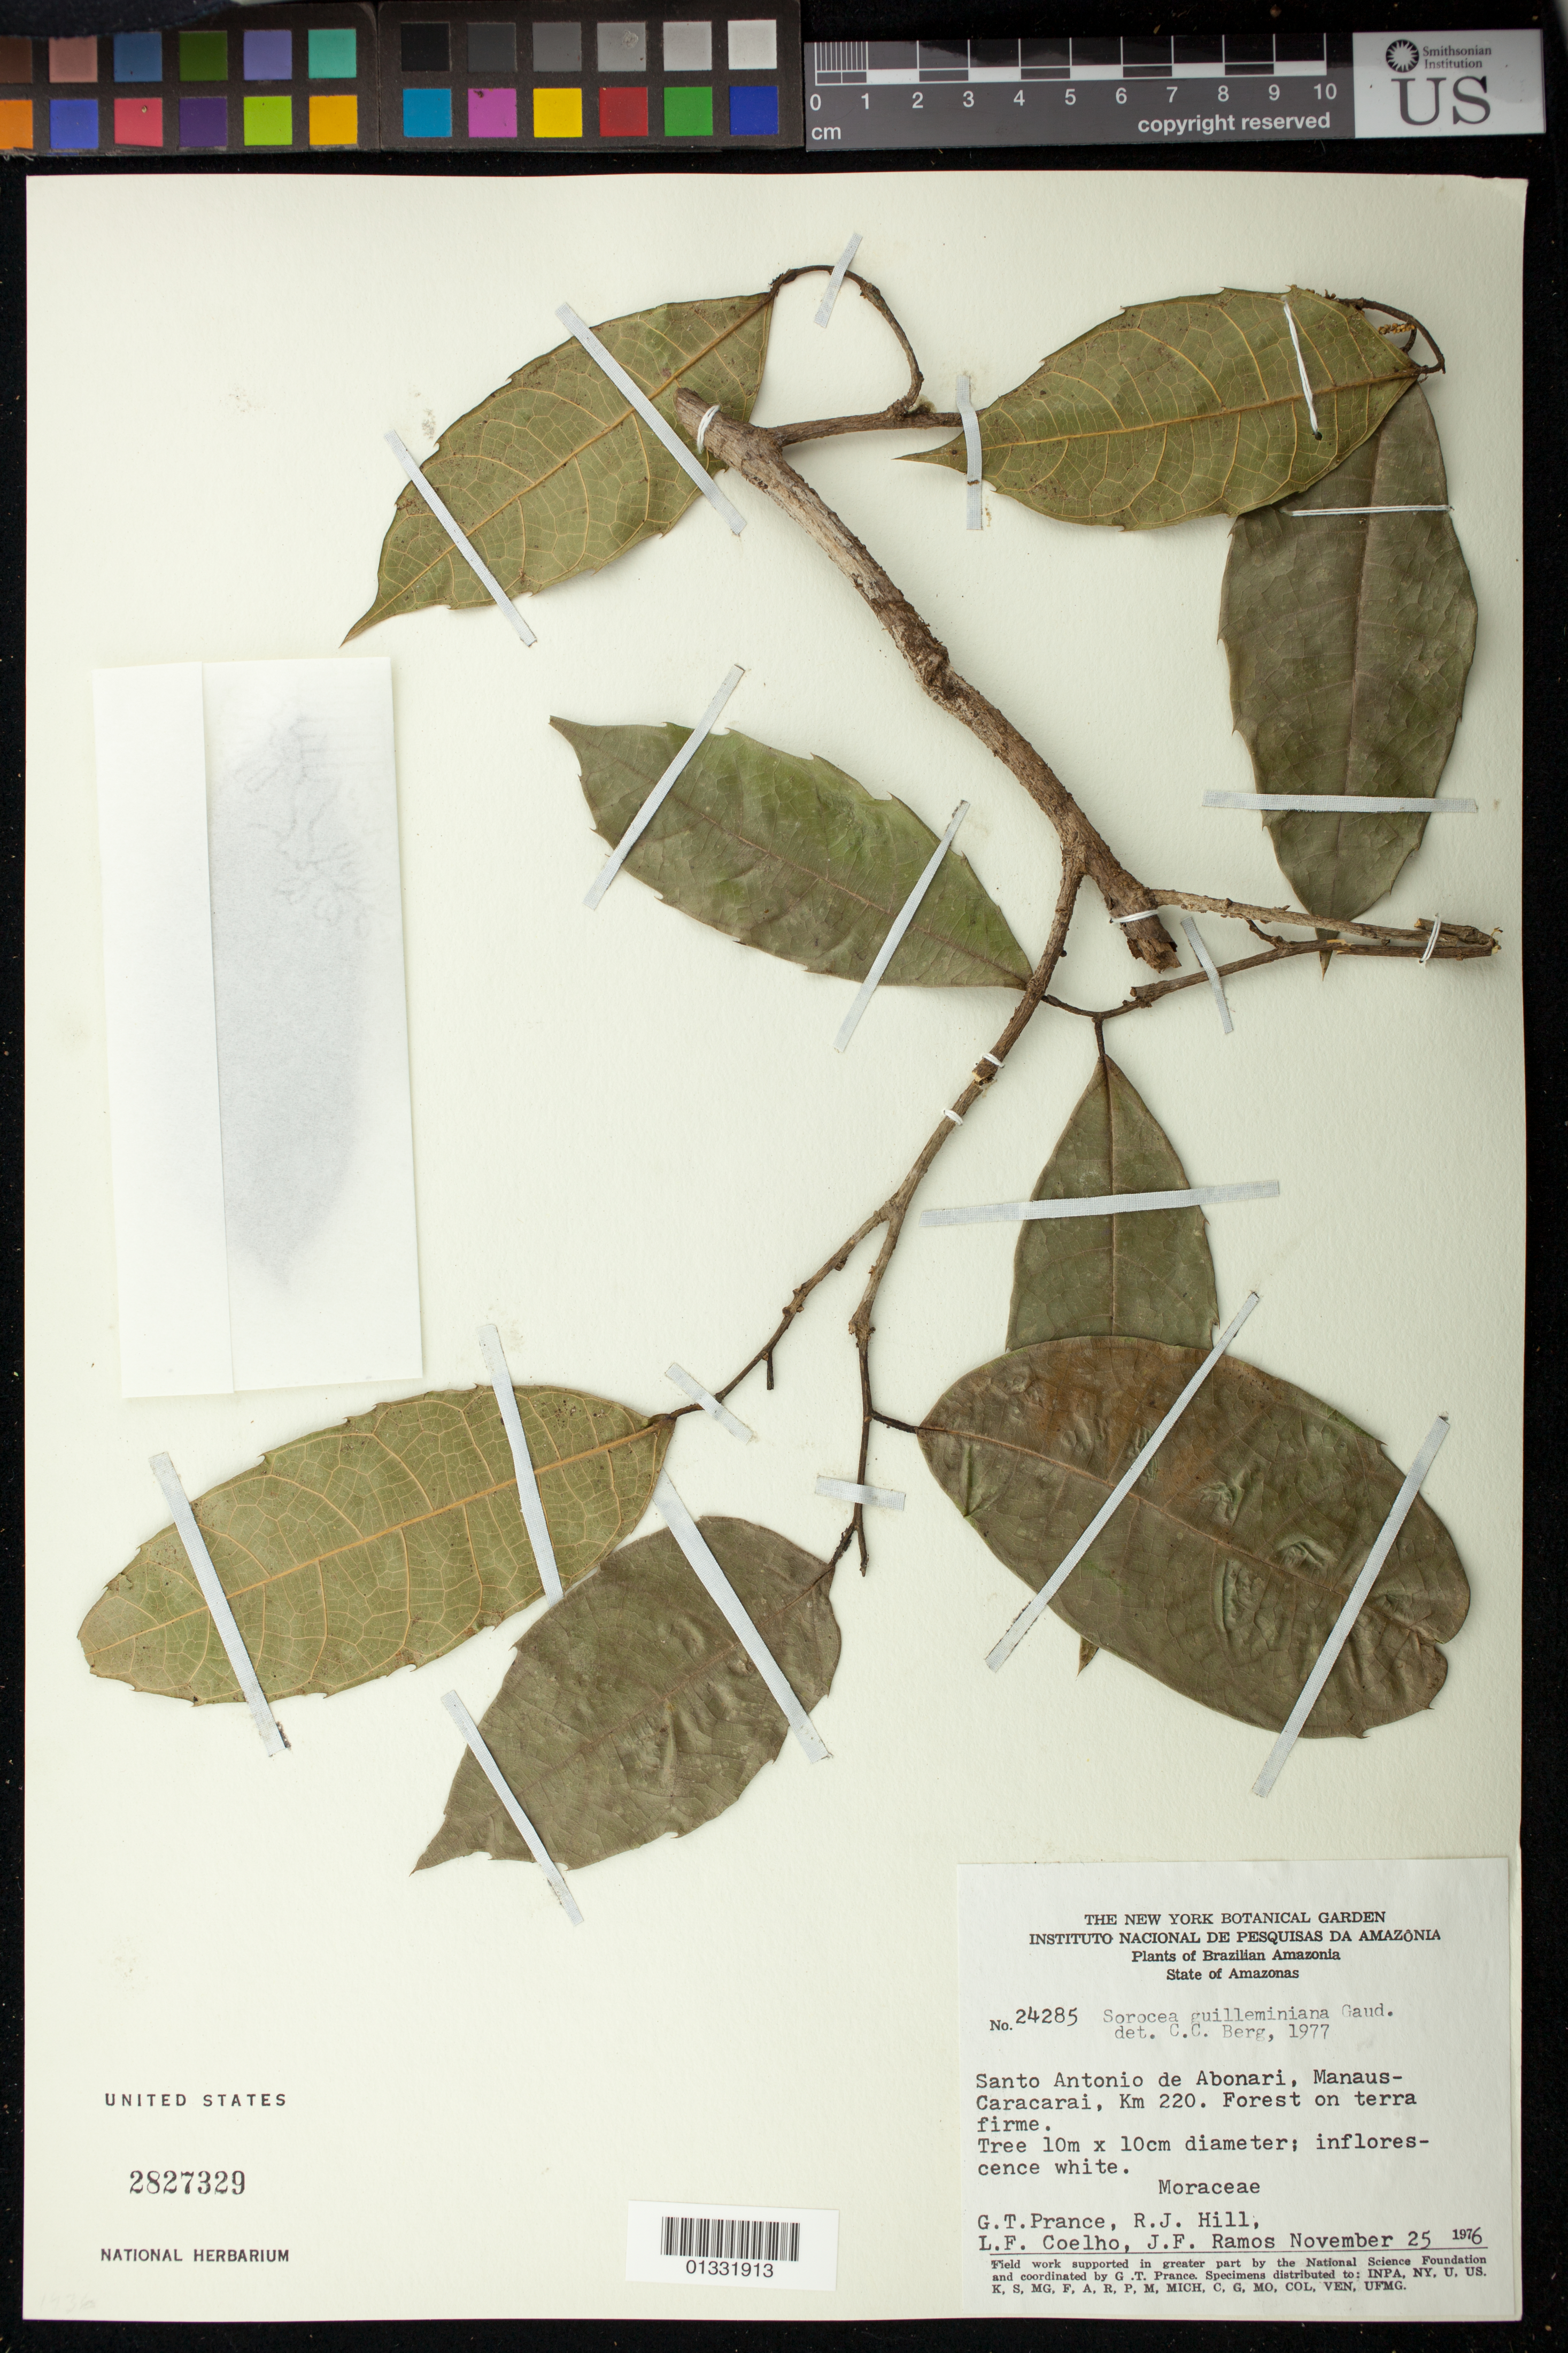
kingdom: Plantae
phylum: Tracheophyta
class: Magnoliopsida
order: Rosales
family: Moraceae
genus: Sorocea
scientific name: Sorocea guilleminiana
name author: Gaudich.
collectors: G. T. Prance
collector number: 24285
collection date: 1976-11-25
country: Brazil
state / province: Amazonas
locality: Santo Antonio de Abonari, Manaus - Caracarai, km 220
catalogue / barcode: US 2827329